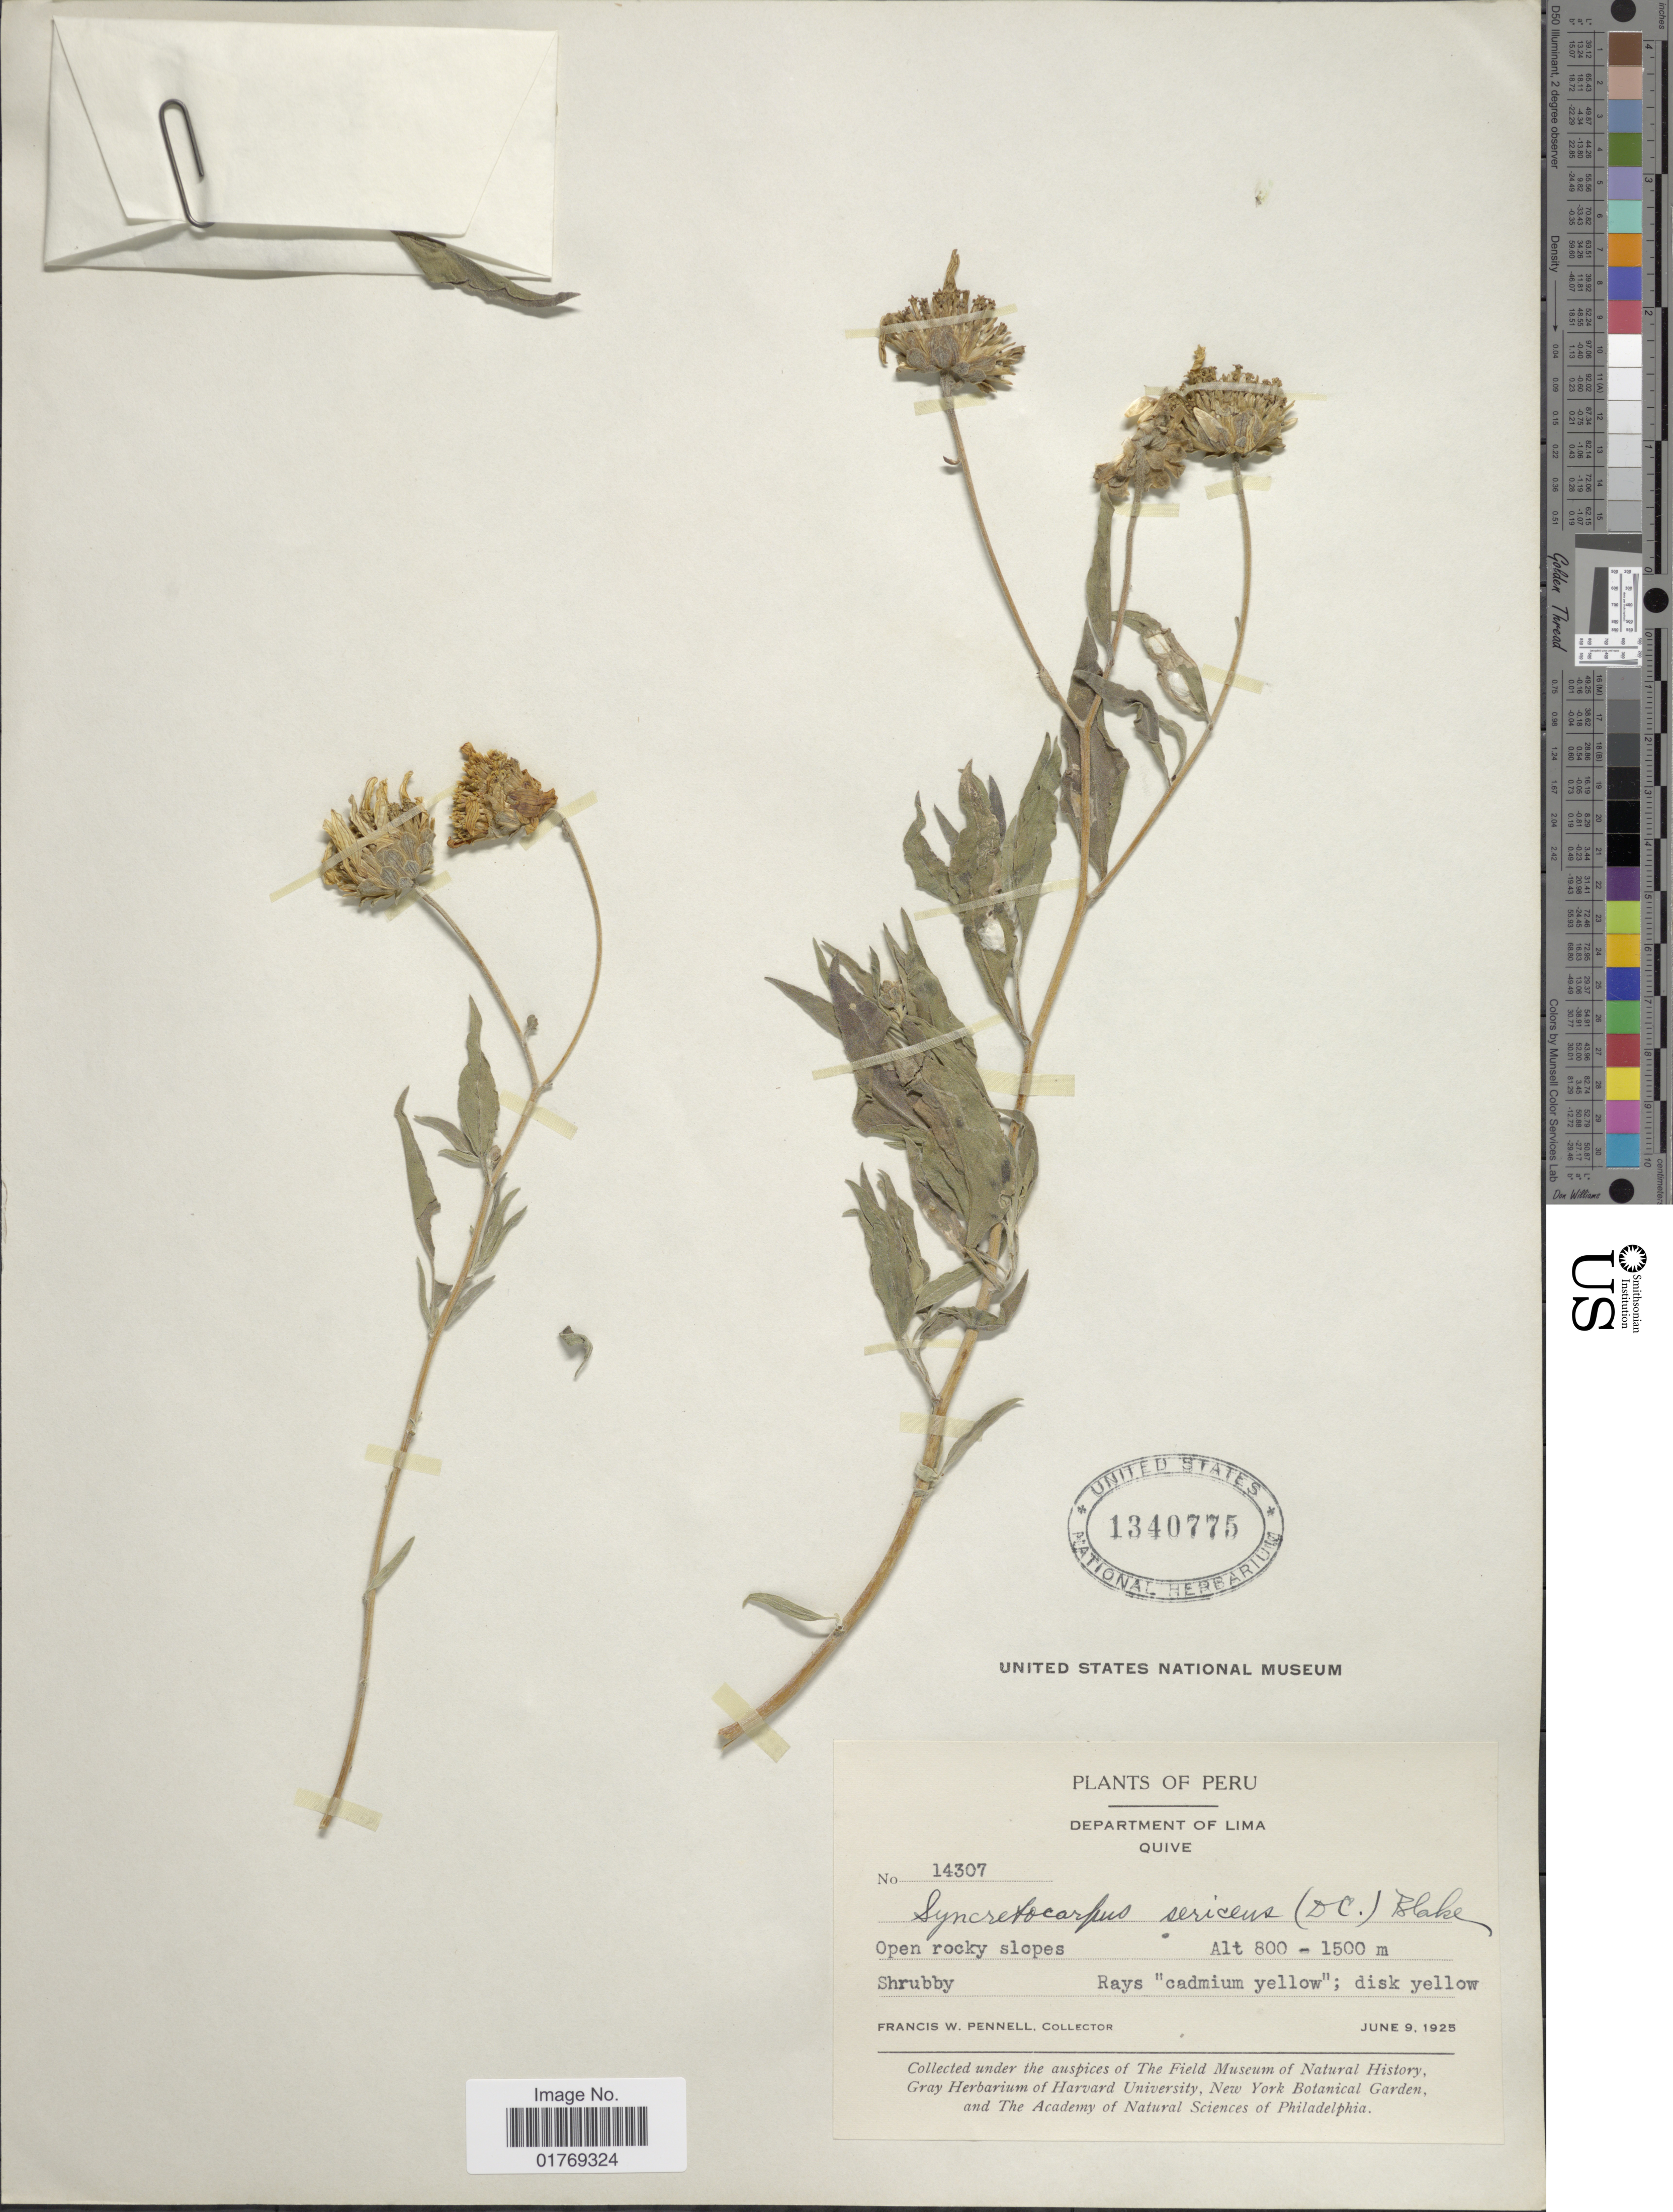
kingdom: Plantae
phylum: Tracheophyta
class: Magnoliopsida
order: Asterales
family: Asteraceae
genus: Syncretocarpus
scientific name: Syncretocarpus sericeus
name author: S.F. Blake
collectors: F. W. Pennell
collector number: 14307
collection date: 1925-06-09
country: Peru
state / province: Lima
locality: Department of Lima. Quive. Open rocky slopes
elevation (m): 800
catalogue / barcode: US 1340775